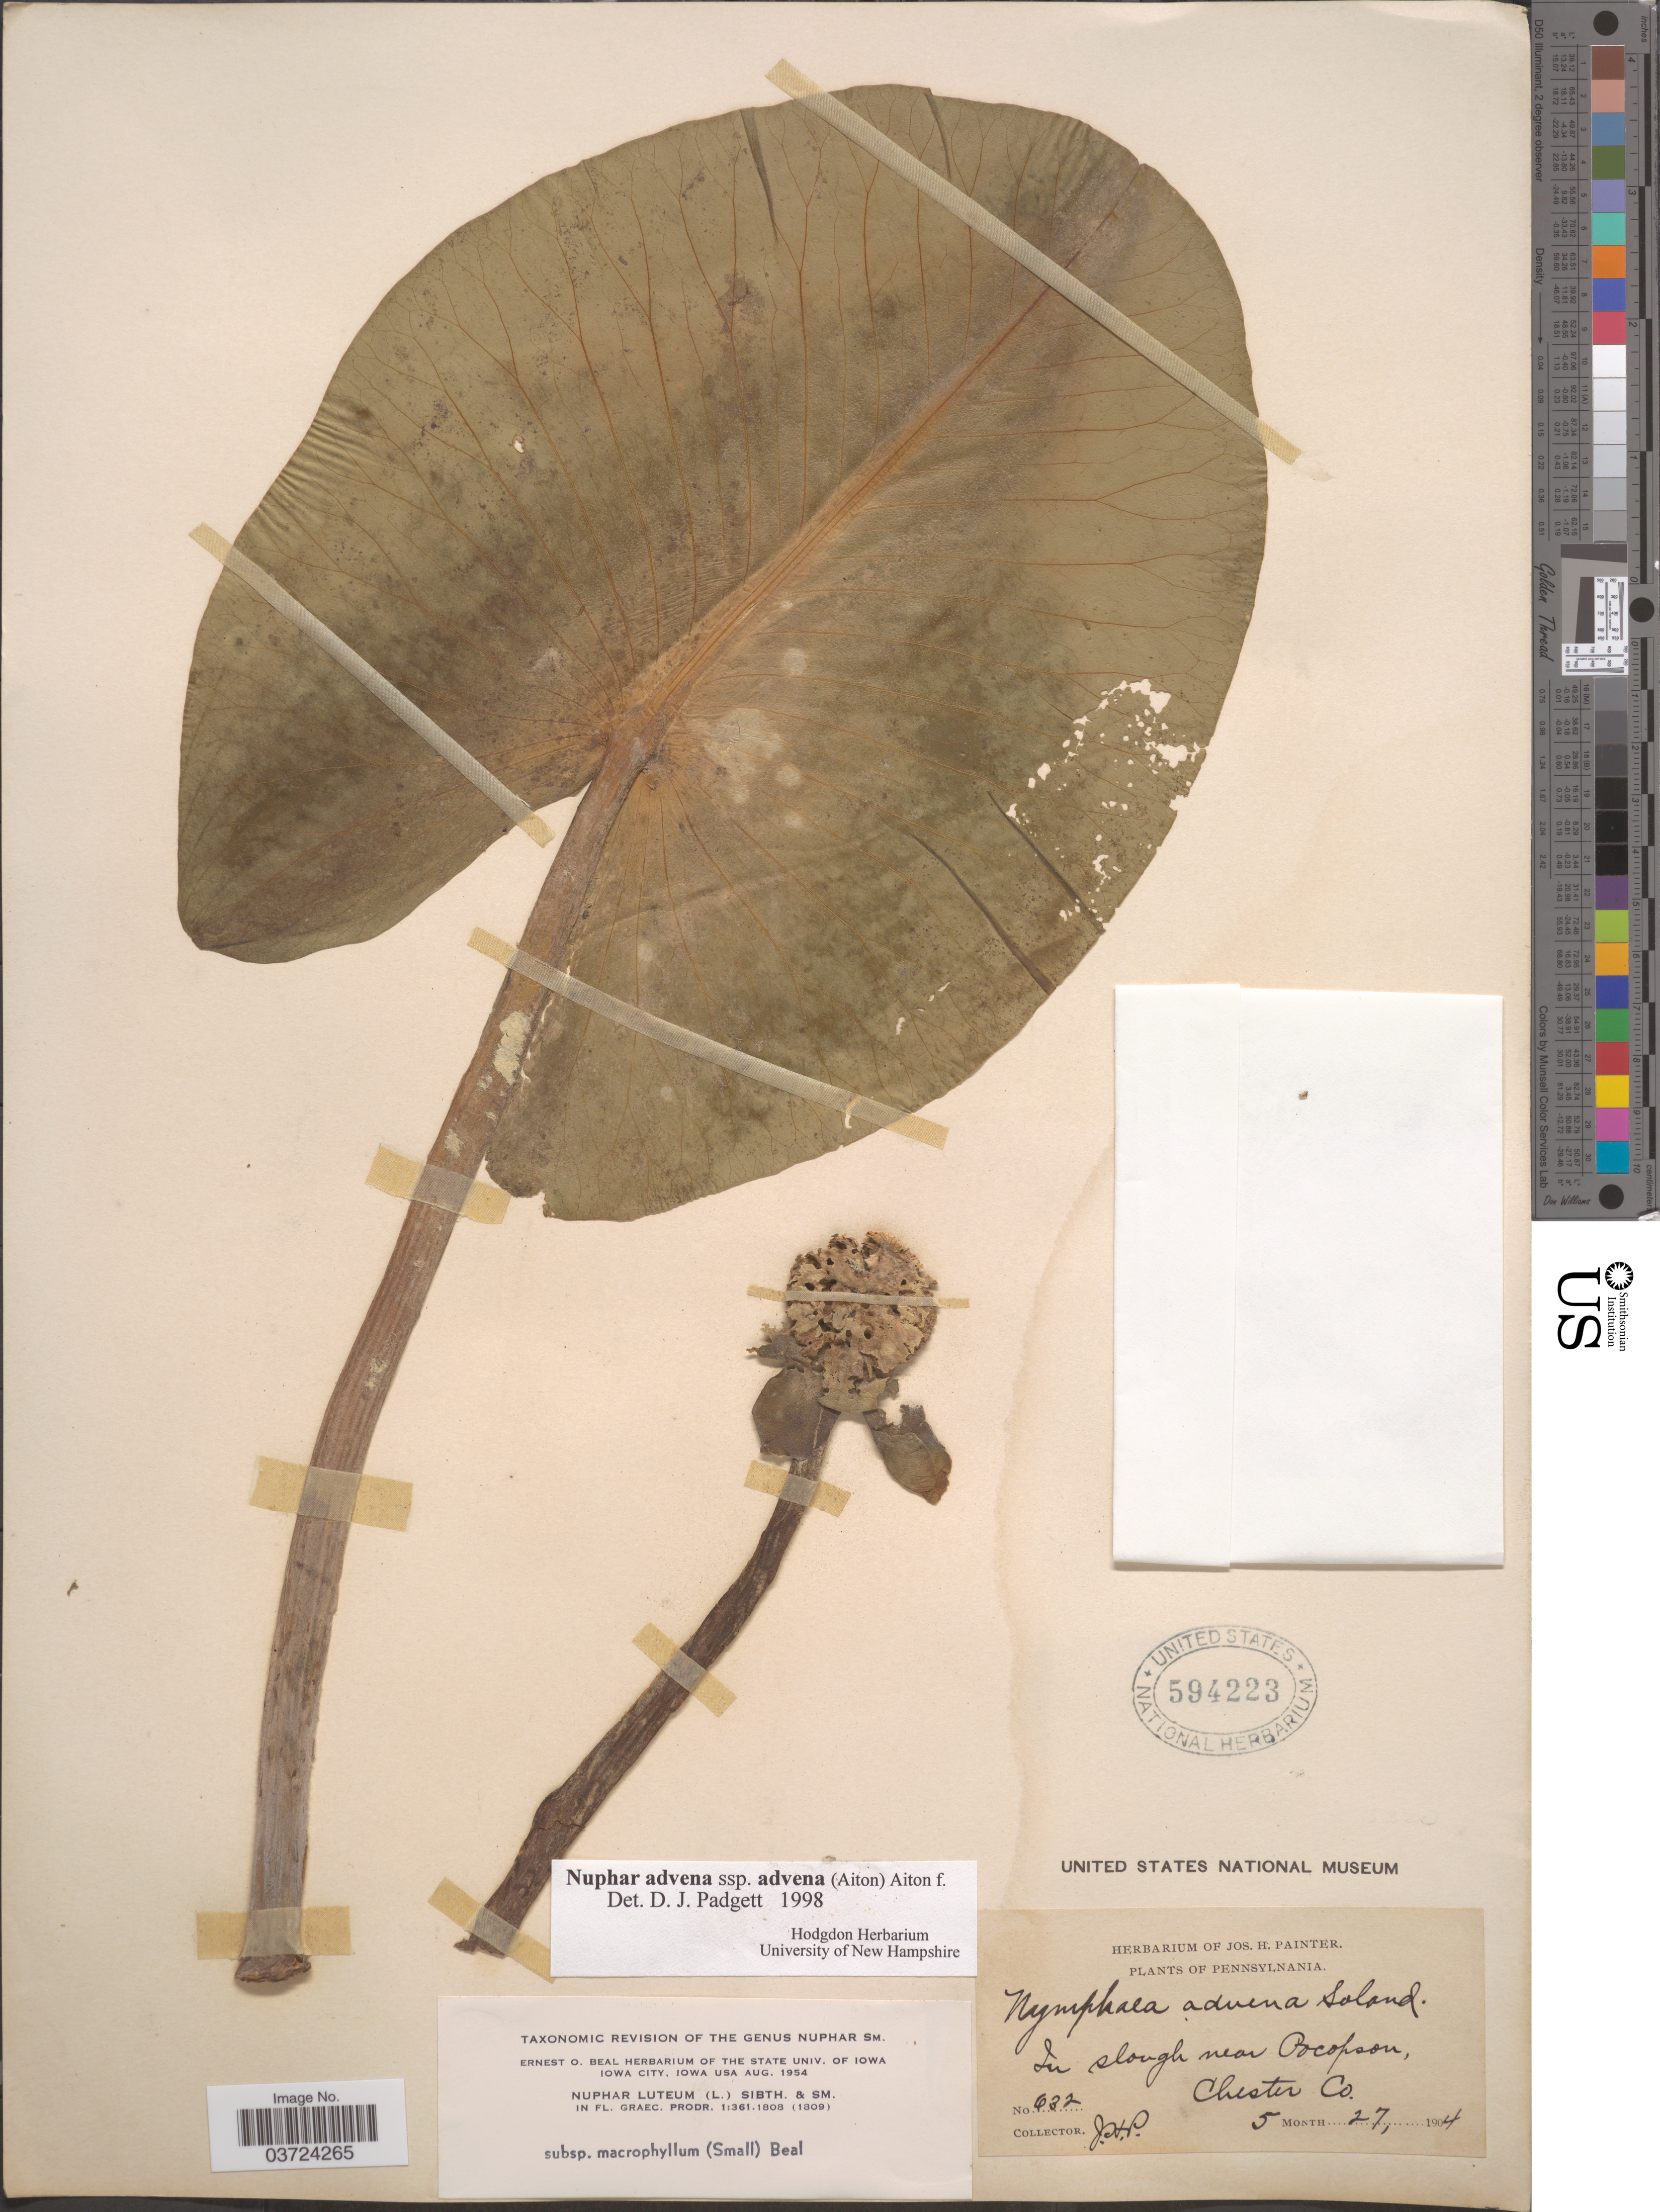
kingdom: Plantae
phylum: Tracheophyta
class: Magnoliopsida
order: Nymphaeales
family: Nymphaeaceae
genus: Nuphar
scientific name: Nuphar advena subsp. advena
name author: (Aiton) W.T. Aiton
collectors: J. H. Painter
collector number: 632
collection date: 1904-05-27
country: United States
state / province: Pennsylvania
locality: In slough near Pocopson, Chester Co.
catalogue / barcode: US 594223